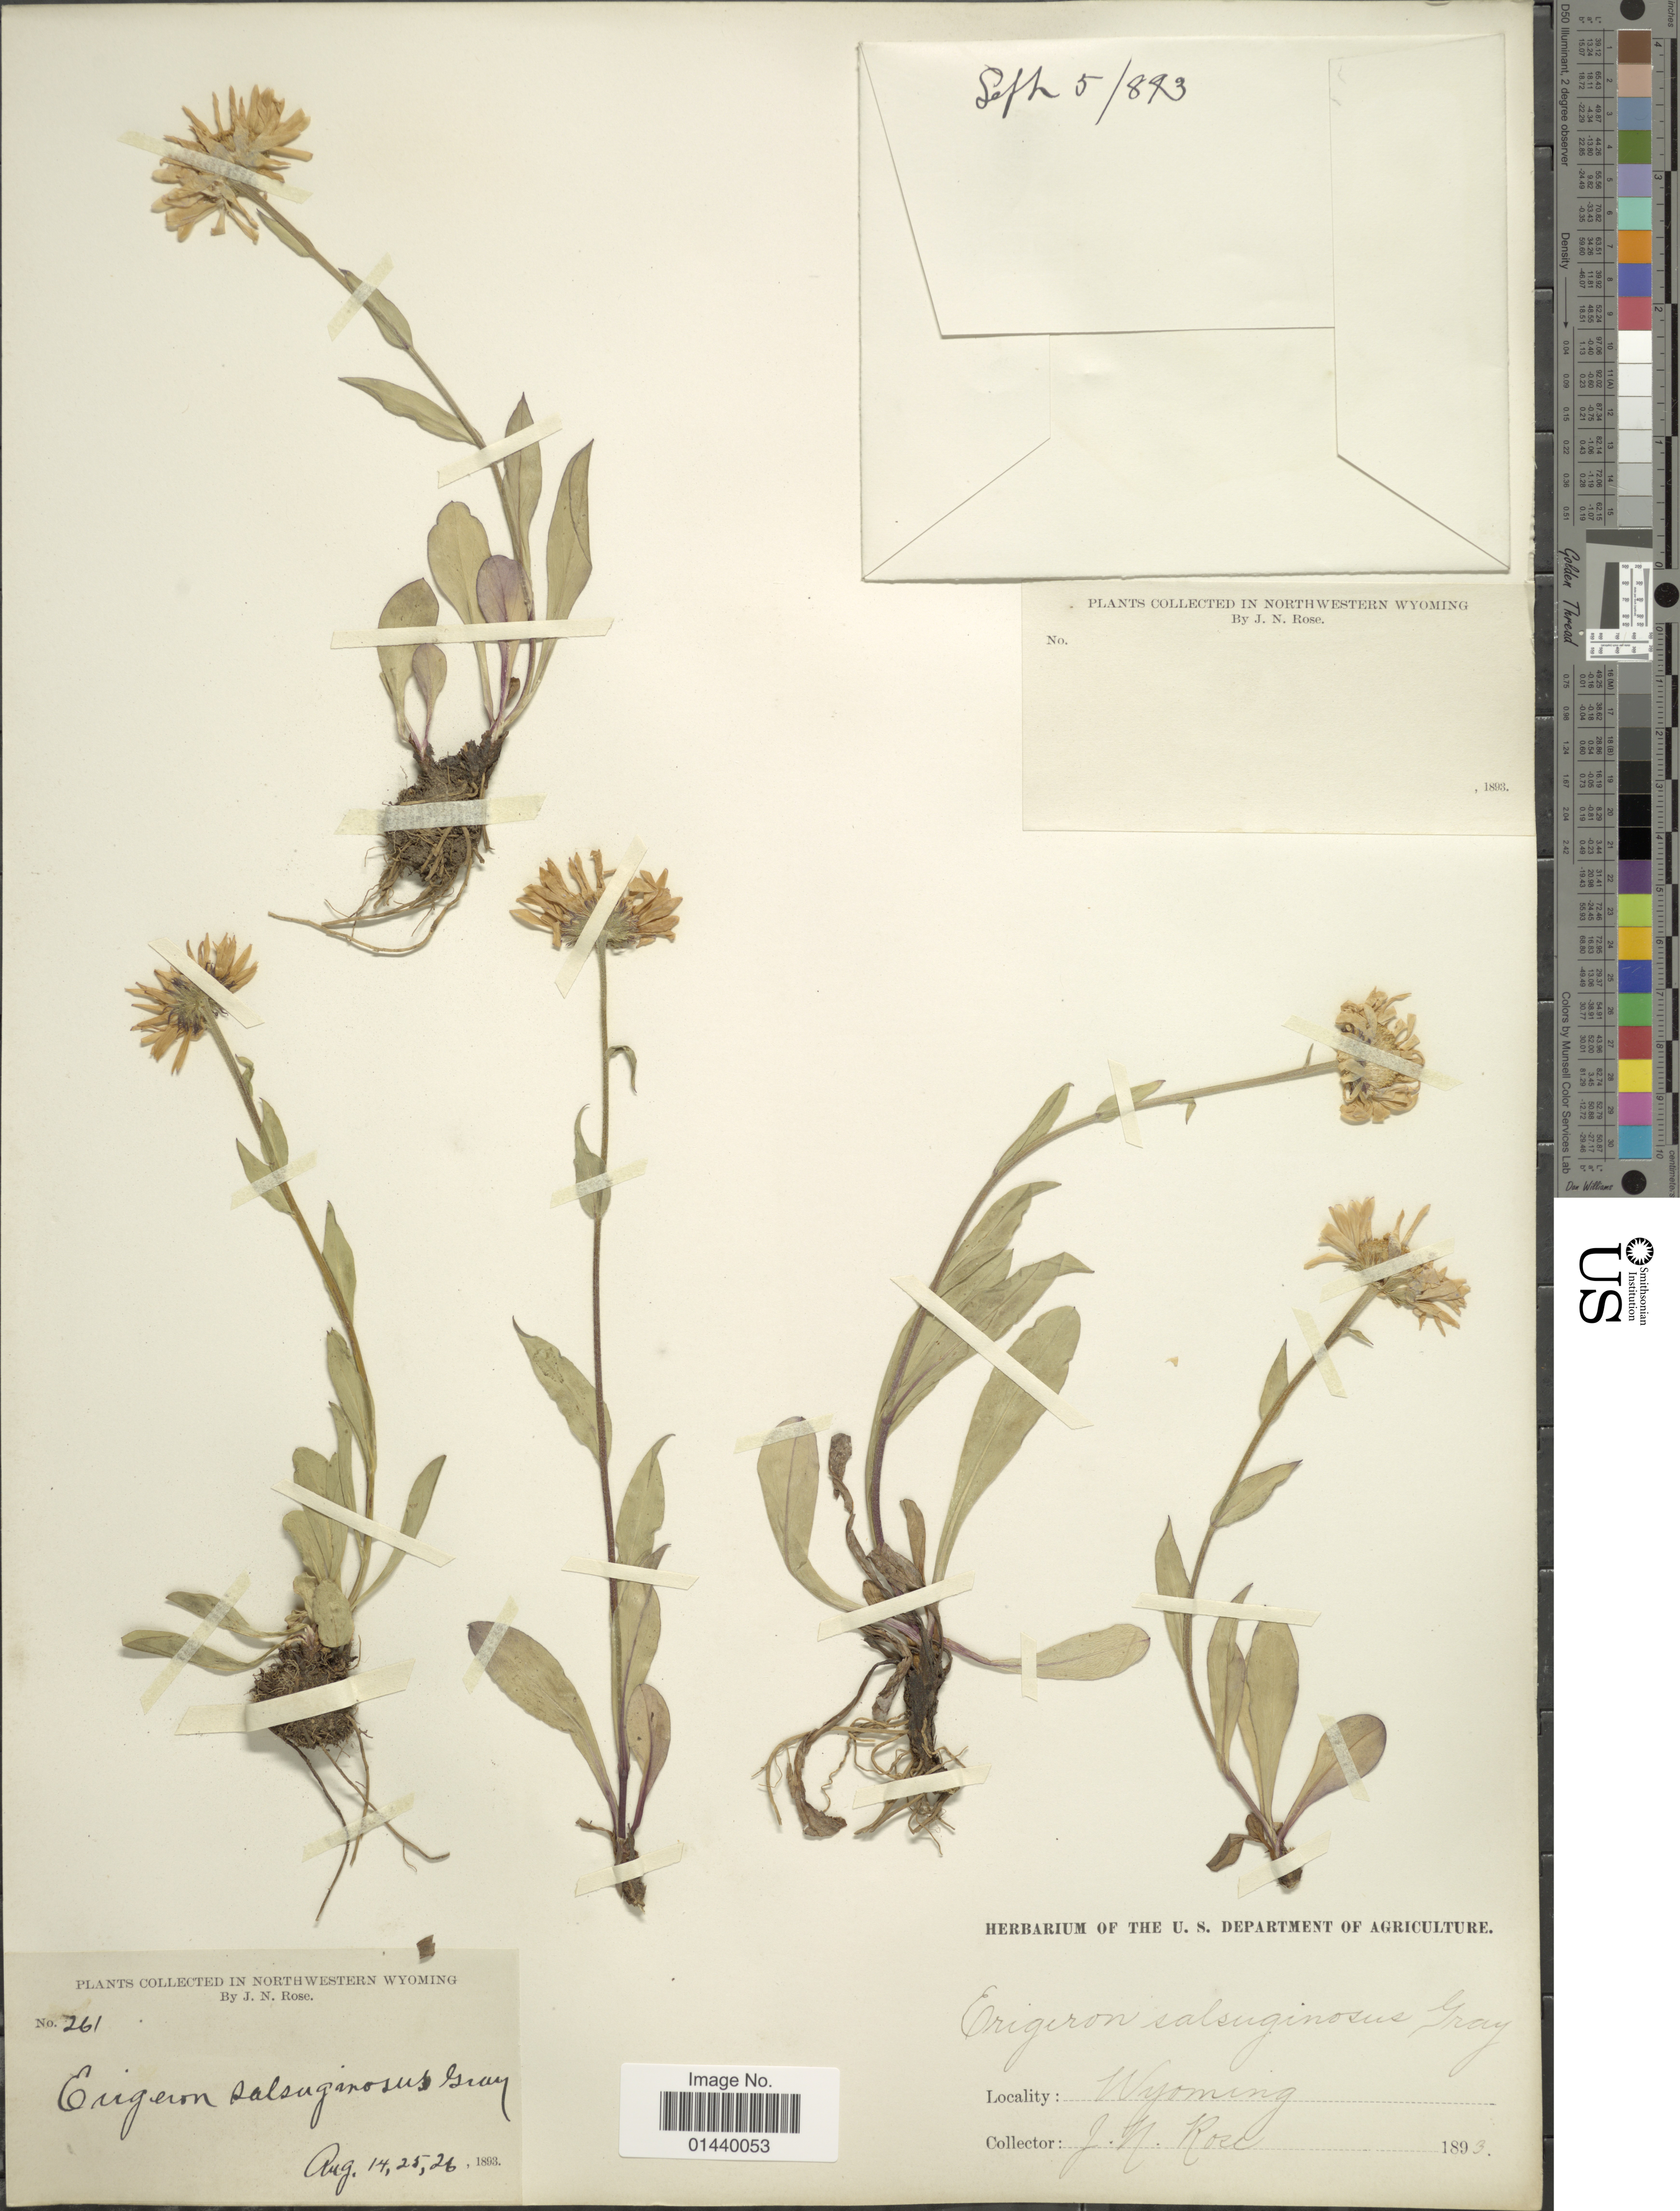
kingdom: Plantae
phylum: Tracheophyta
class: Magnoliopsida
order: Asterales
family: Asteraceae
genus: Erigeron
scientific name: Erigeron salsuginosus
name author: (Richardson ex R. Br.) A. Gray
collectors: J. N. Rose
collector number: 261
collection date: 1893-08-14/1893-08-26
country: United States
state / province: Wyoming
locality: Northwestern Wyoming.